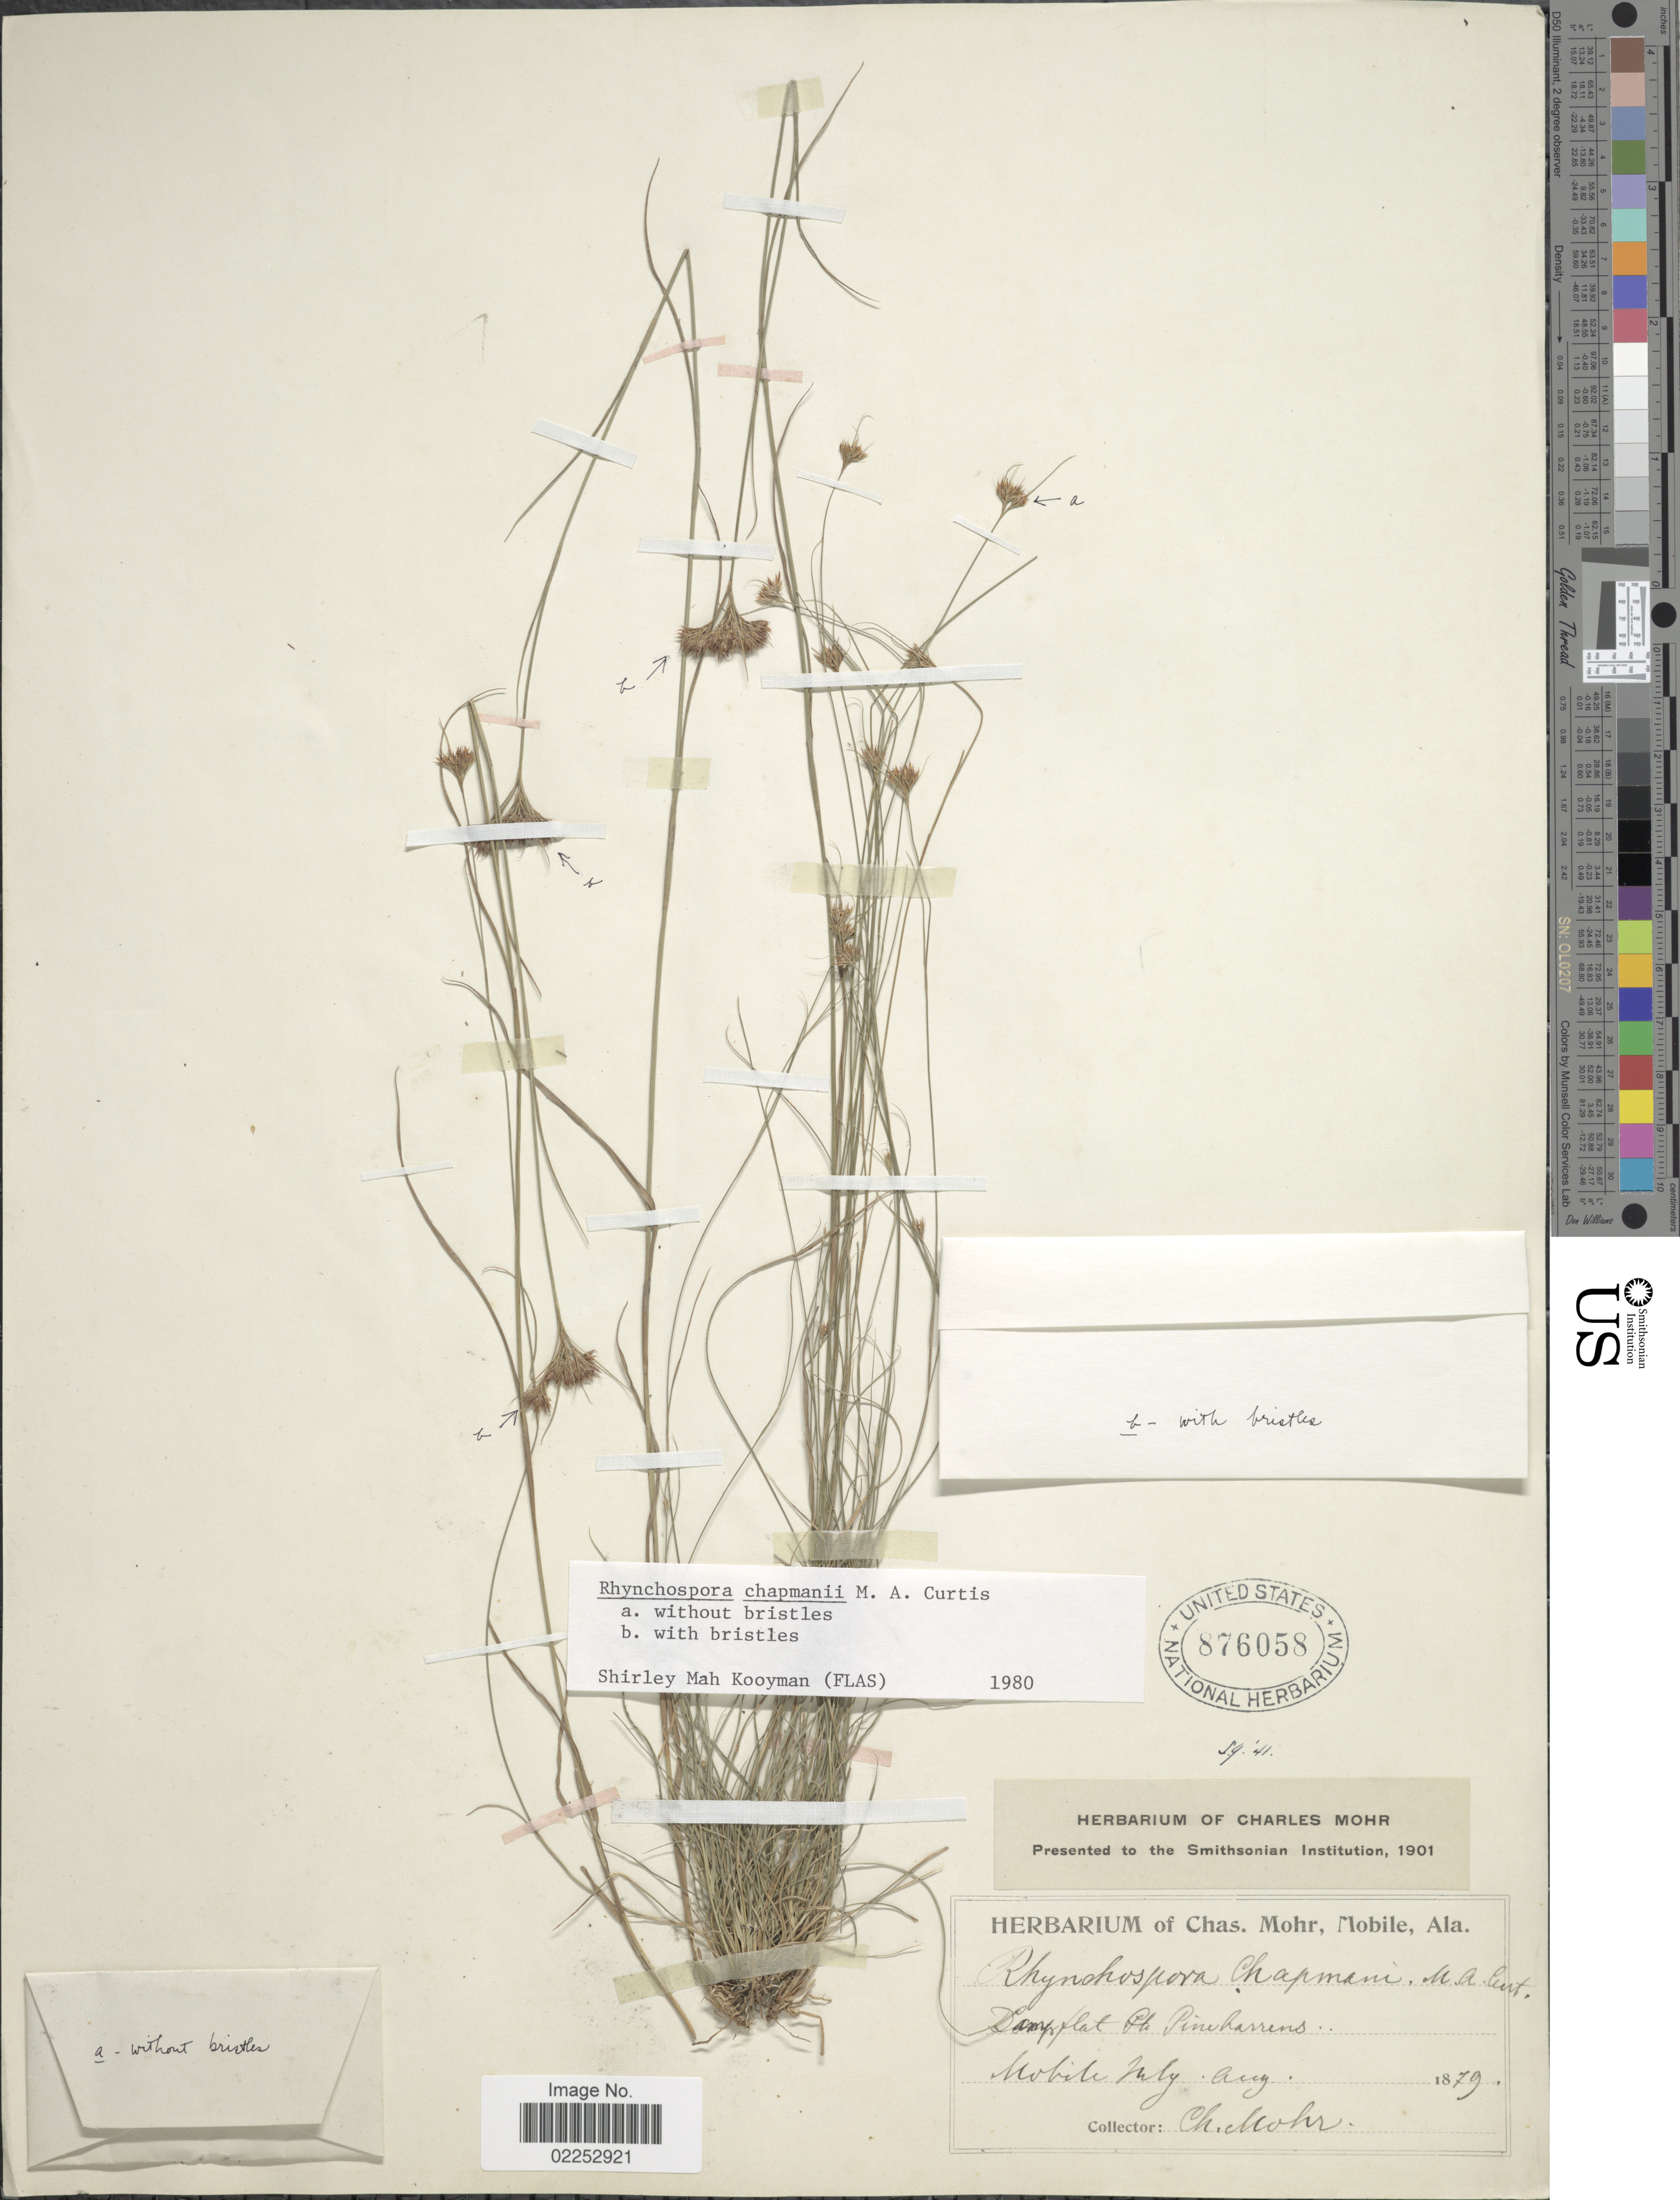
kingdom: Plantae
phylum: Tracheophyta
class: Liliopsida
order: Poales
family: Cyperaceae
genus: Rhynchospora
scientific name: Rhynchospora chapmanii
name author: M.A. Curtis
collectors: Mohr, C. T. (herbarium)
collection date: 1879-07/1879-08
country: United States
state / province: Alabama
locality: Mobile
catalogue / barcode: US 876058